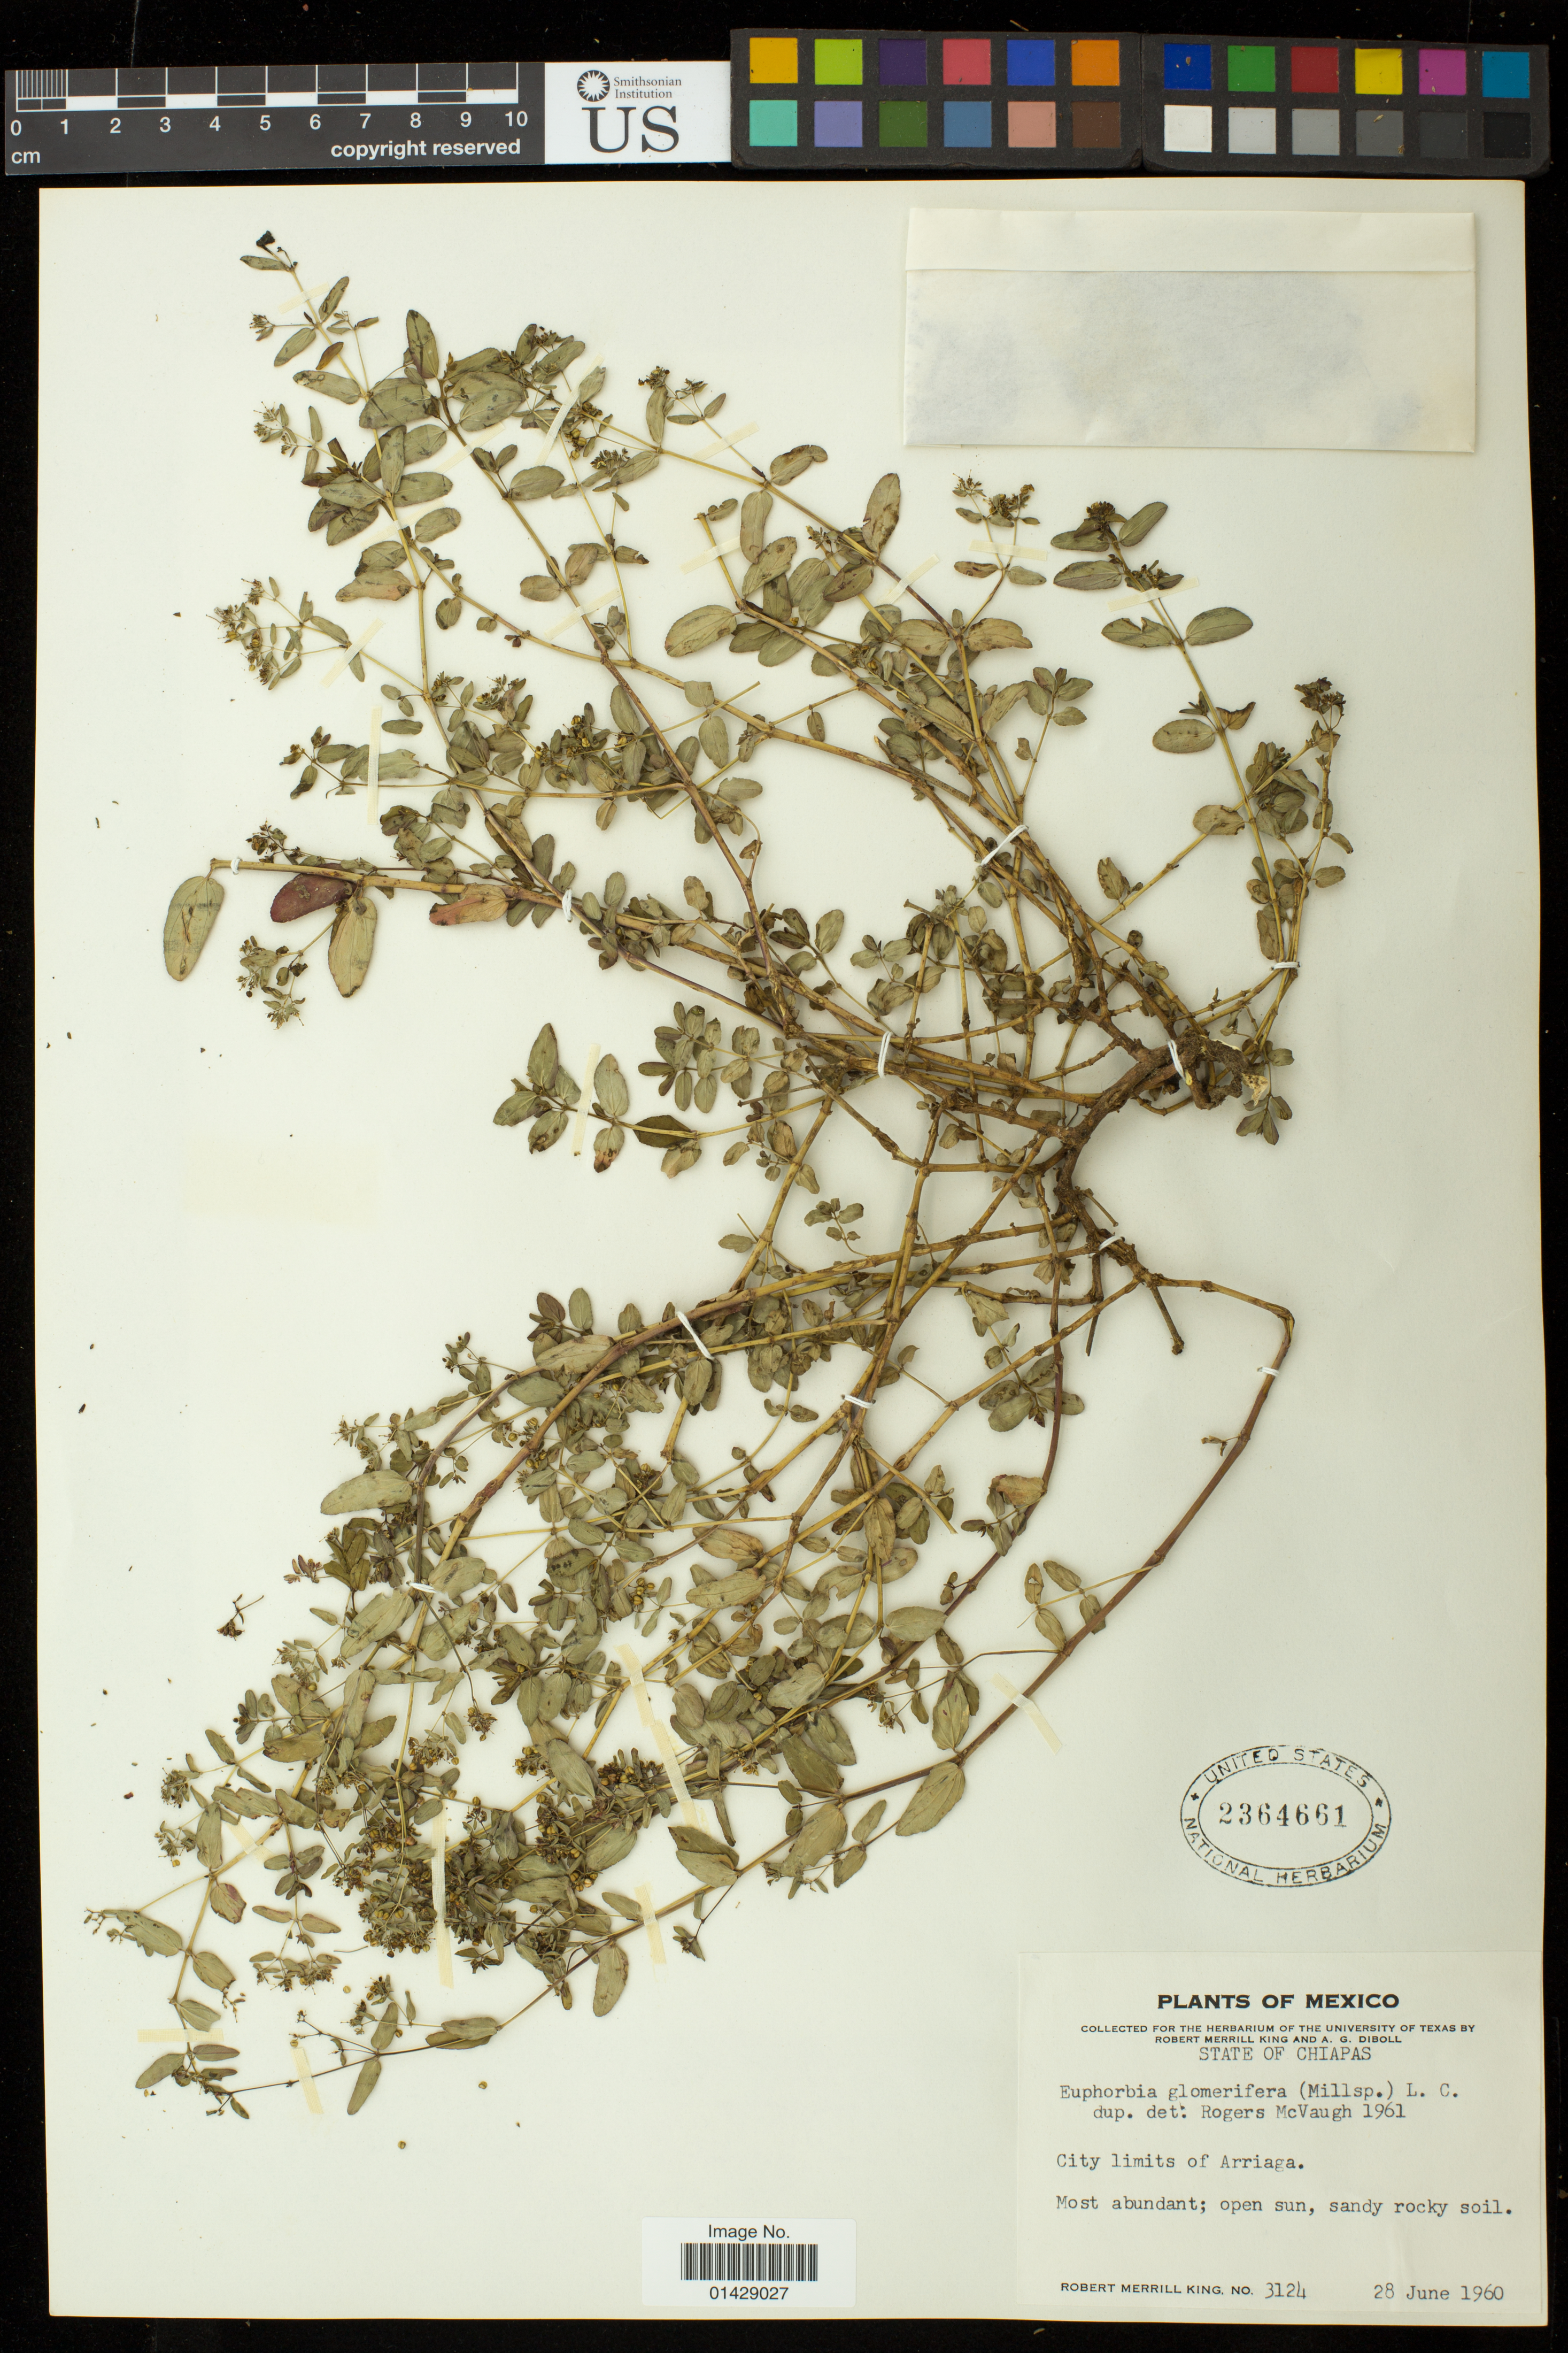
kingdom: Plantae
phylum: Tracheophyta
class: Magnoliopsida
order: Malpighiales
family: Euphorbiaceae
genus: Euphorbia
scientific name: Euphorbia hyssopifolia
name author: L.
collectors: R. M. King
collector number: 3124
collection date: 1960-06-28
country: Mexico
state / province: Chiapas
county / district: Arriaga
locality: City limits of Arriaga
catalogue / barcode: US 2364661